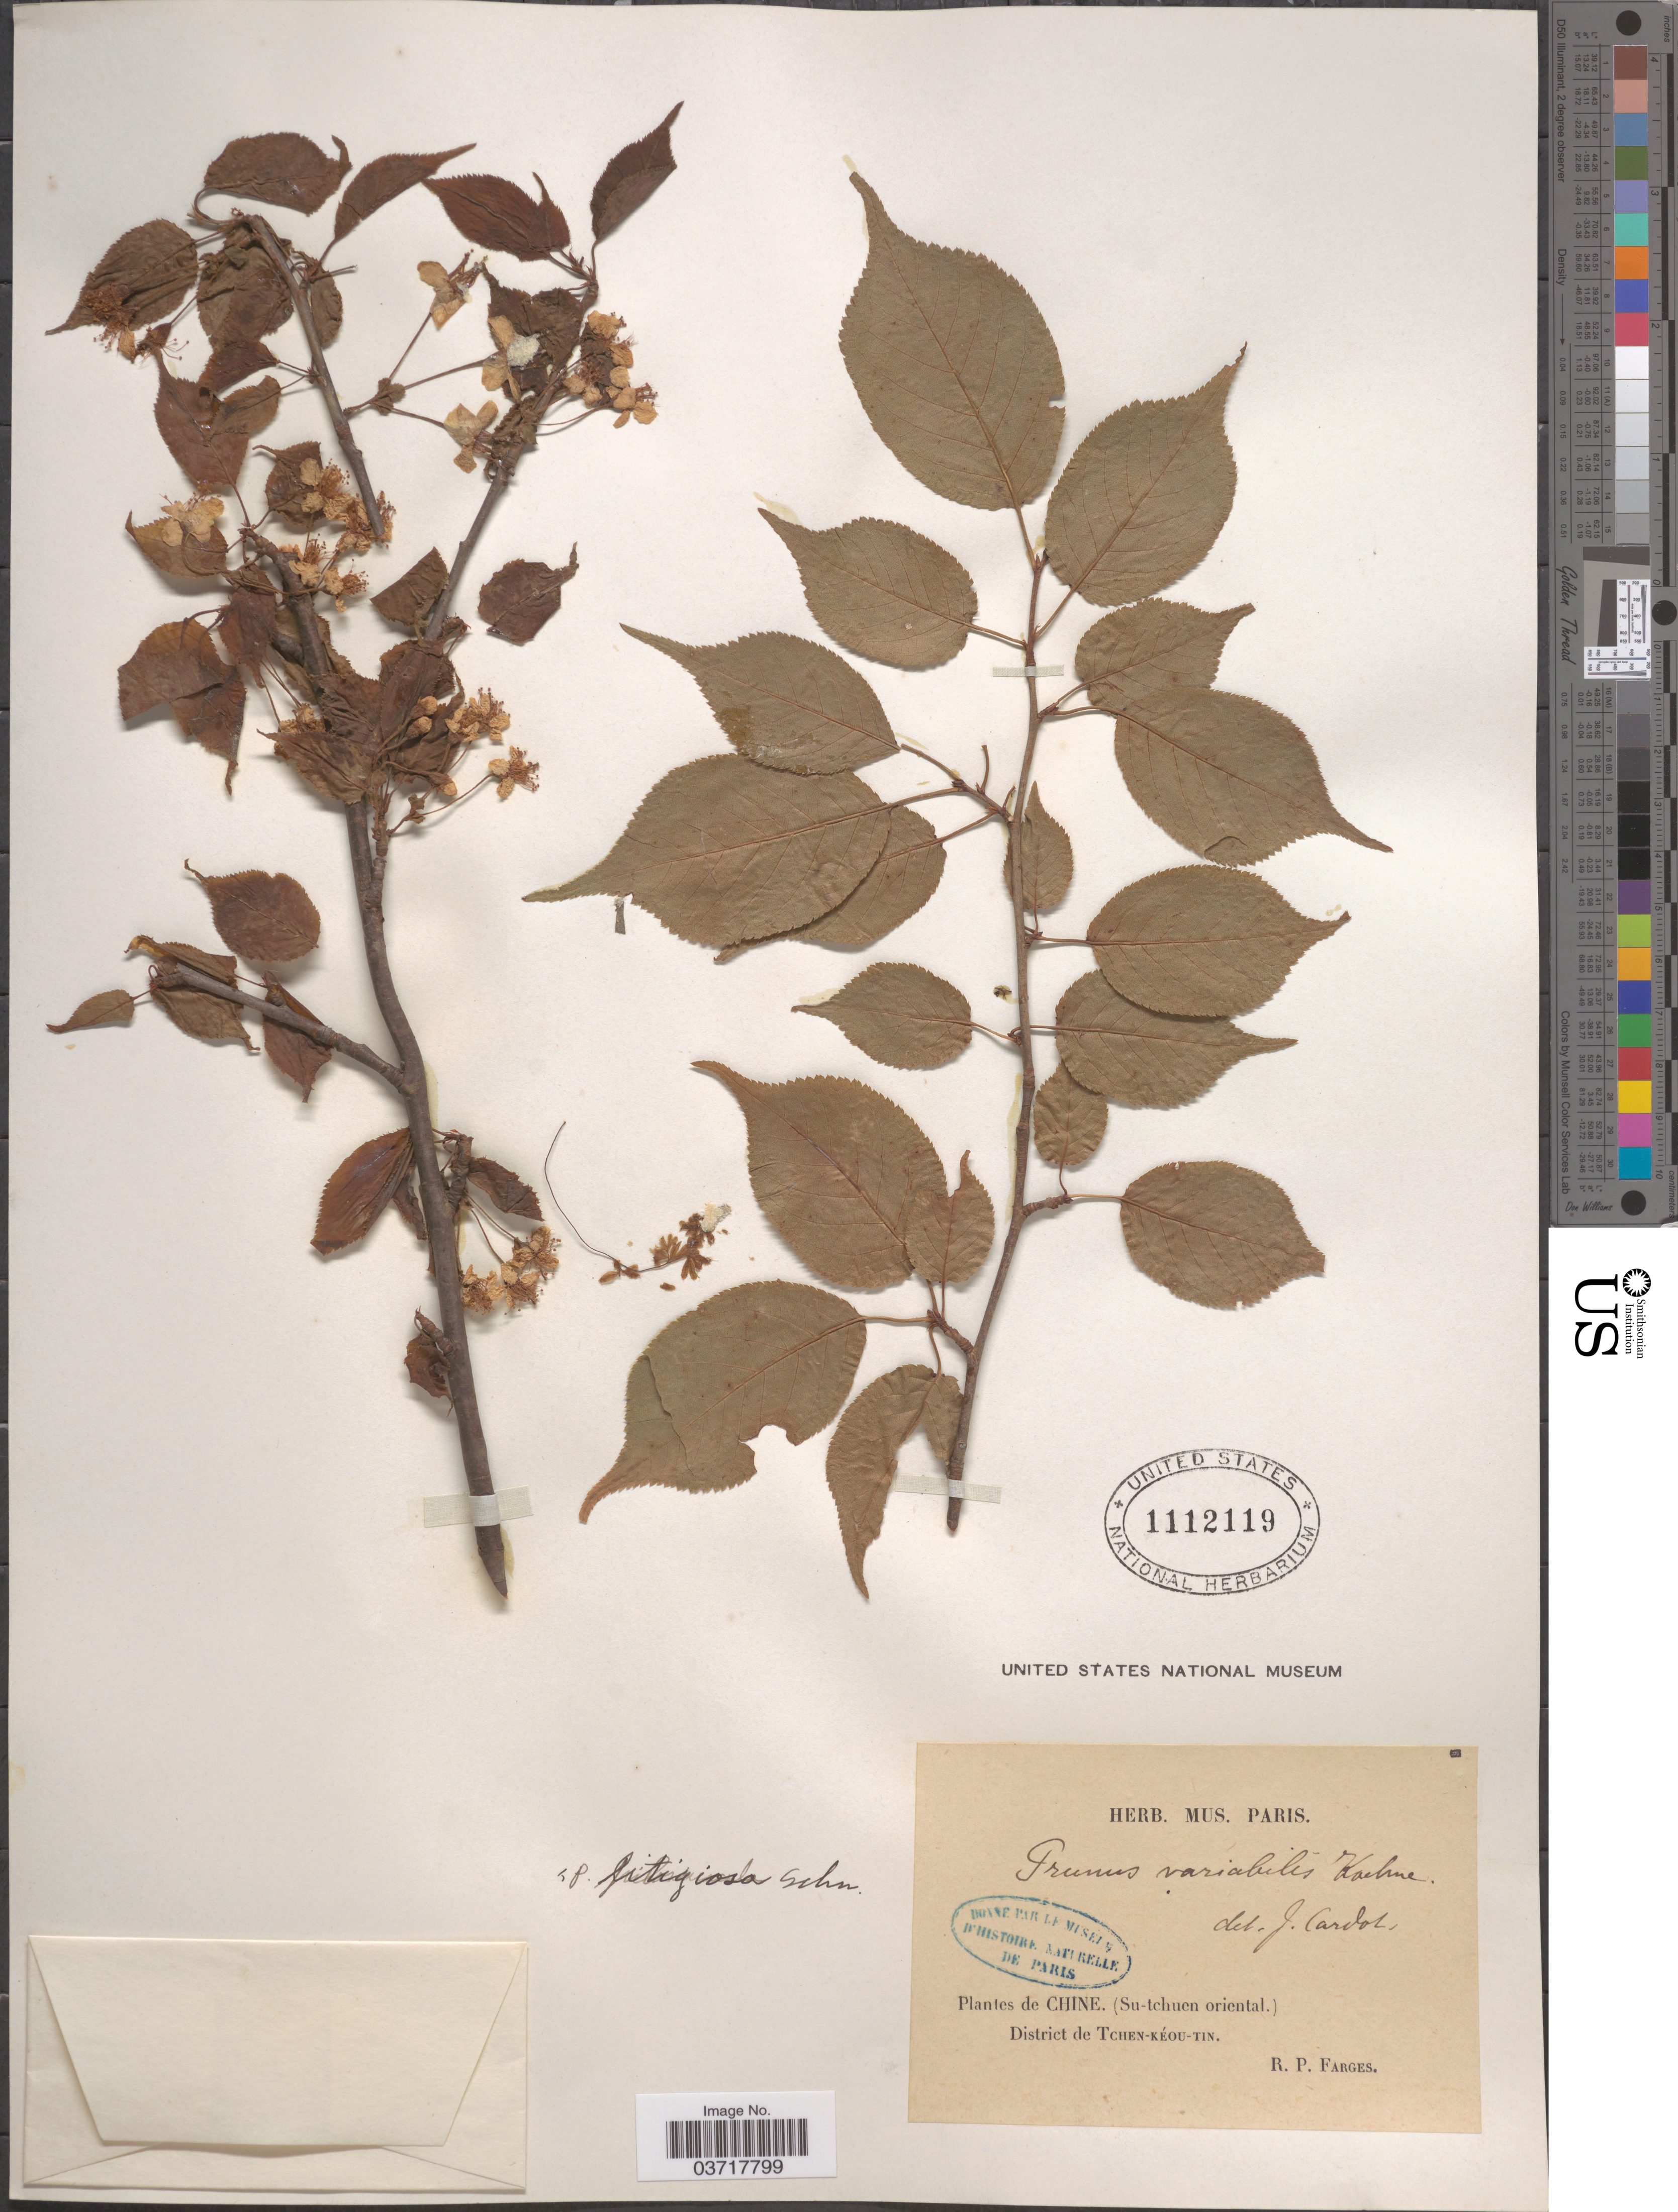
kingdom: Plantae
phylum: Tracheophyta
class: Magnoliopsida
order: Rosales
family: Rosaceae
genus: Prunus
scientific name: Prunus litigiosa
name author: C.K. Schneid.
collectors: R. Farges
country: China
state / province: Sichuan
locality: (Su-tchuen oriental). District de Tchen-kéou-tin.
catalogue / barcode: US 1112119